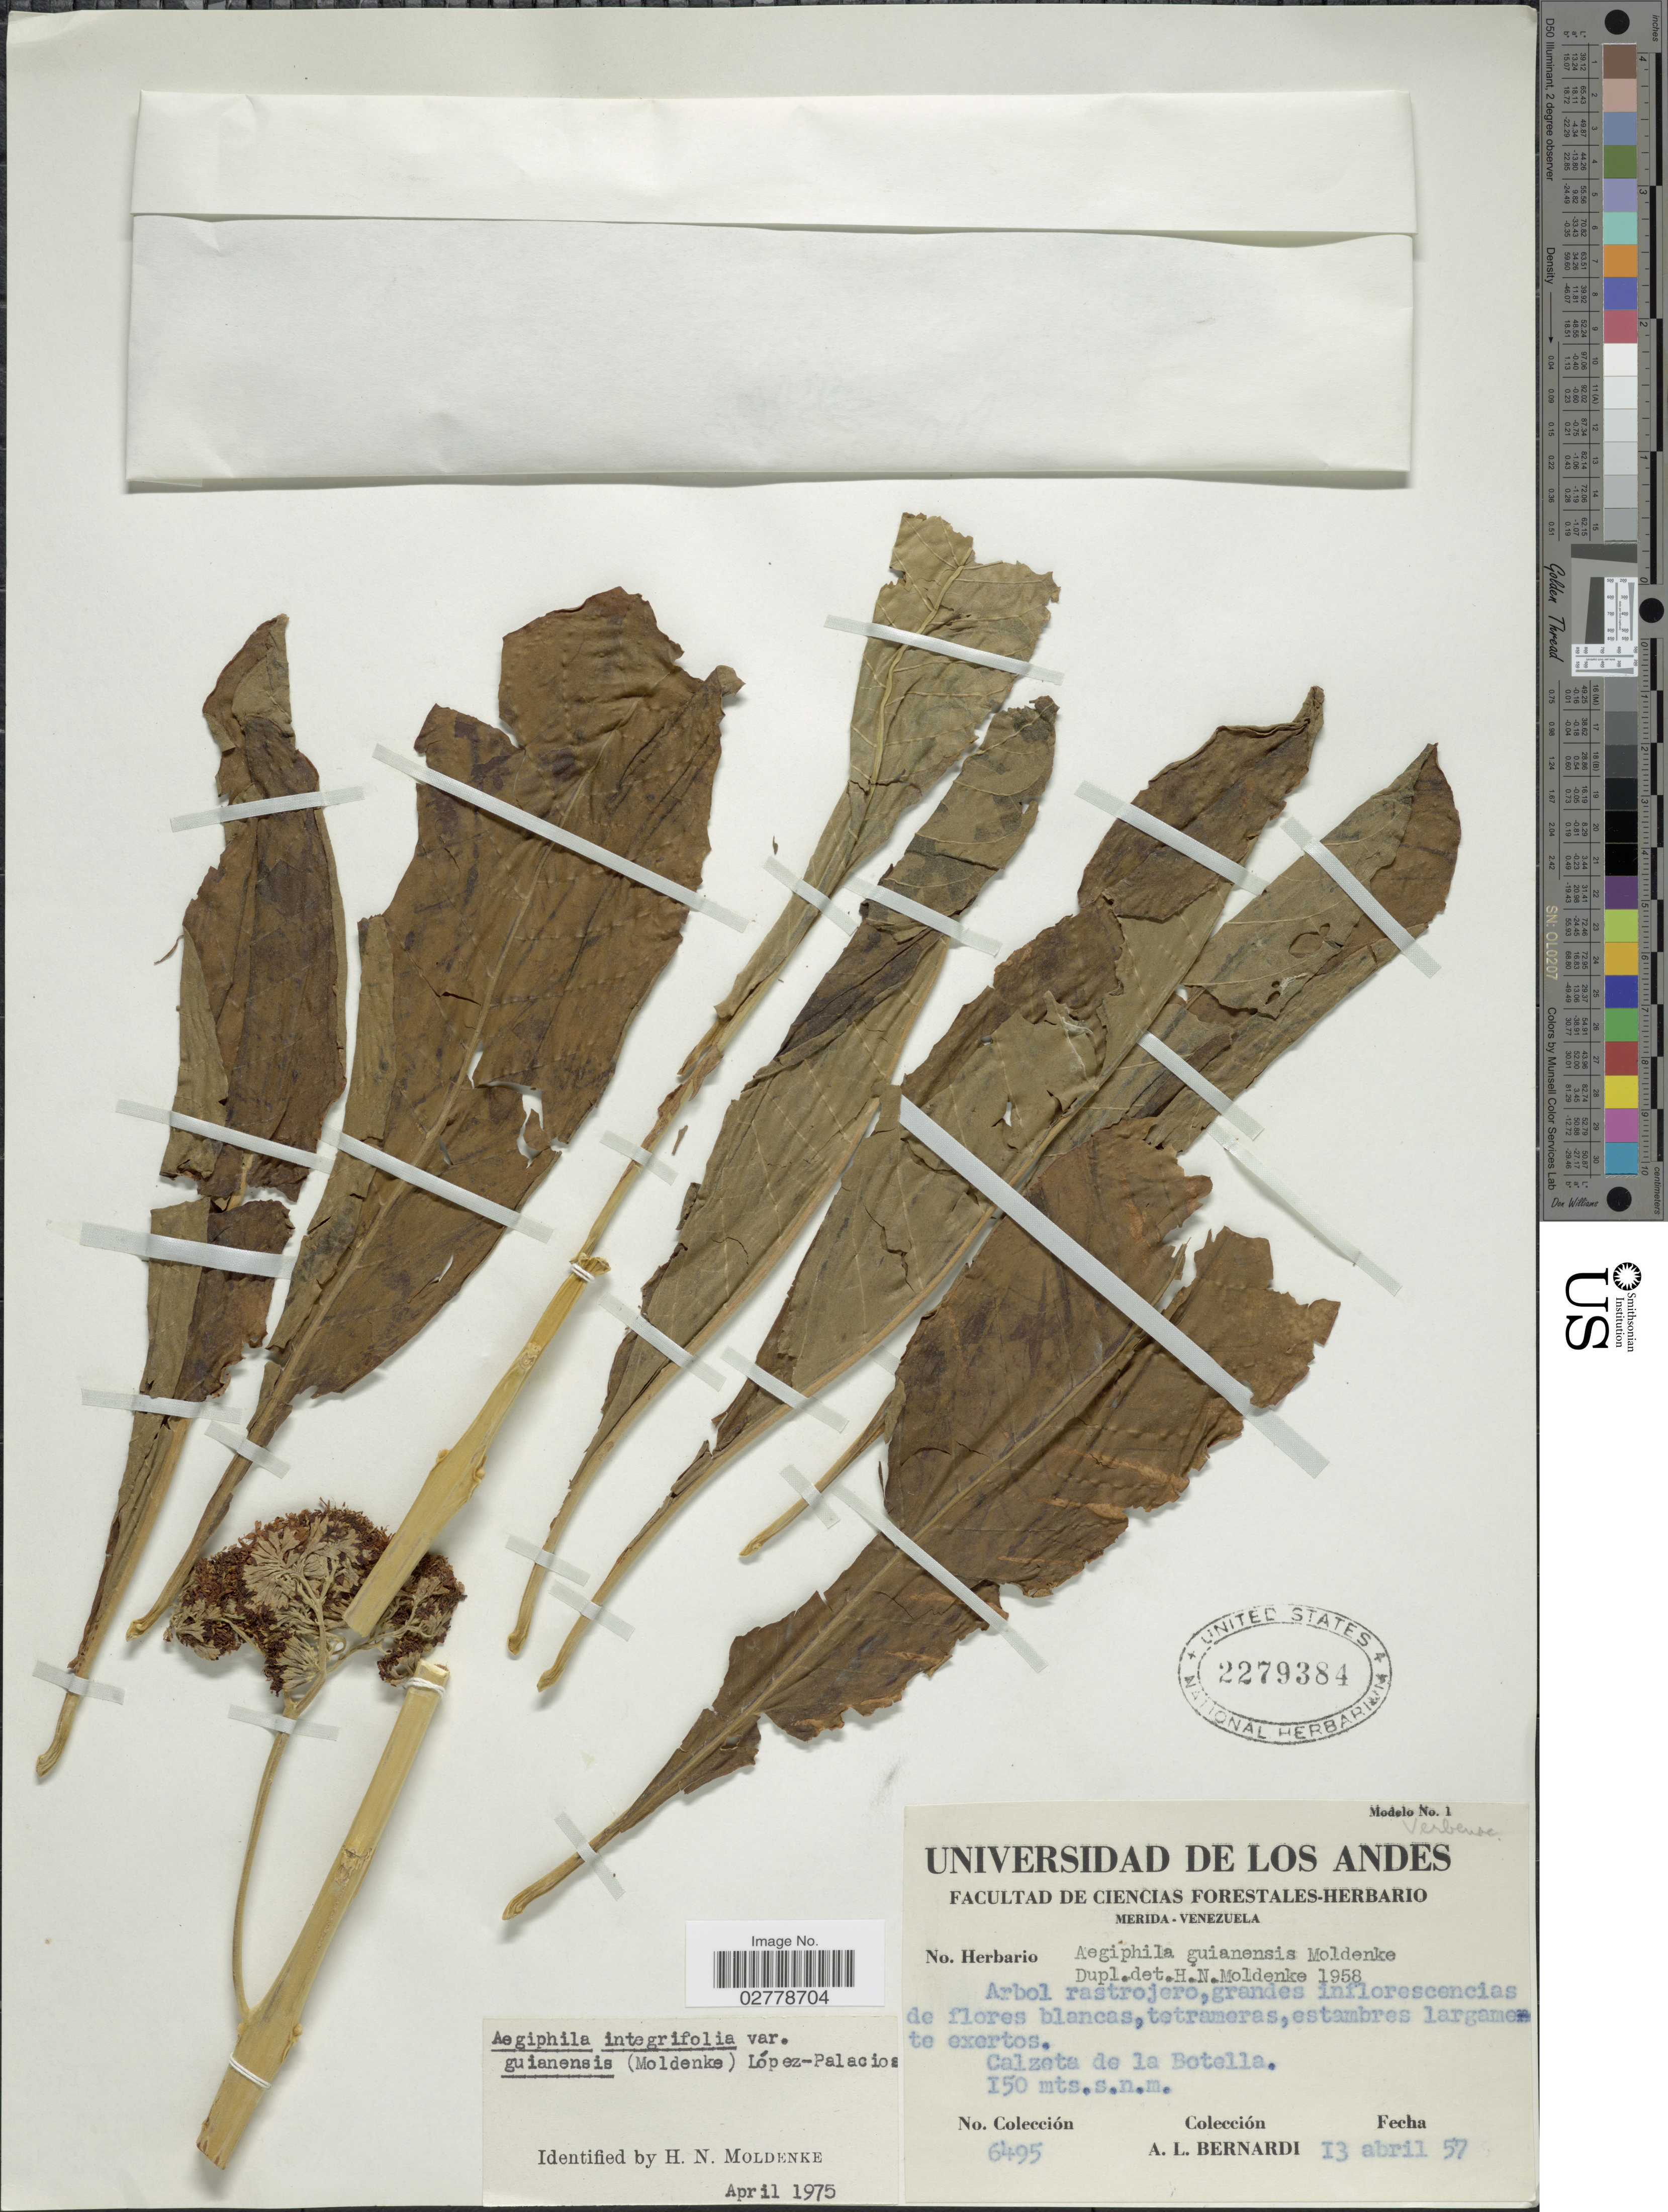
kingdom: Plantae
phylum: Tracheophyta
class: Magnoliopsida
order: Lamiales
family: Lamiaceae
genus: Aegiphila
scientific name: Aegiphila integrifolia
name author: (Jacq.) B.D. Jacks.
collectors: A. L. Bernardi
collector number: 6495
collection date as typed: Transcribed d/m/y: 13/4/57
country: Venezuela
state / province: Mérida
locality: Calzeta de la Botella.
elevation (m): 150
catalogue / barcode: US 2279384